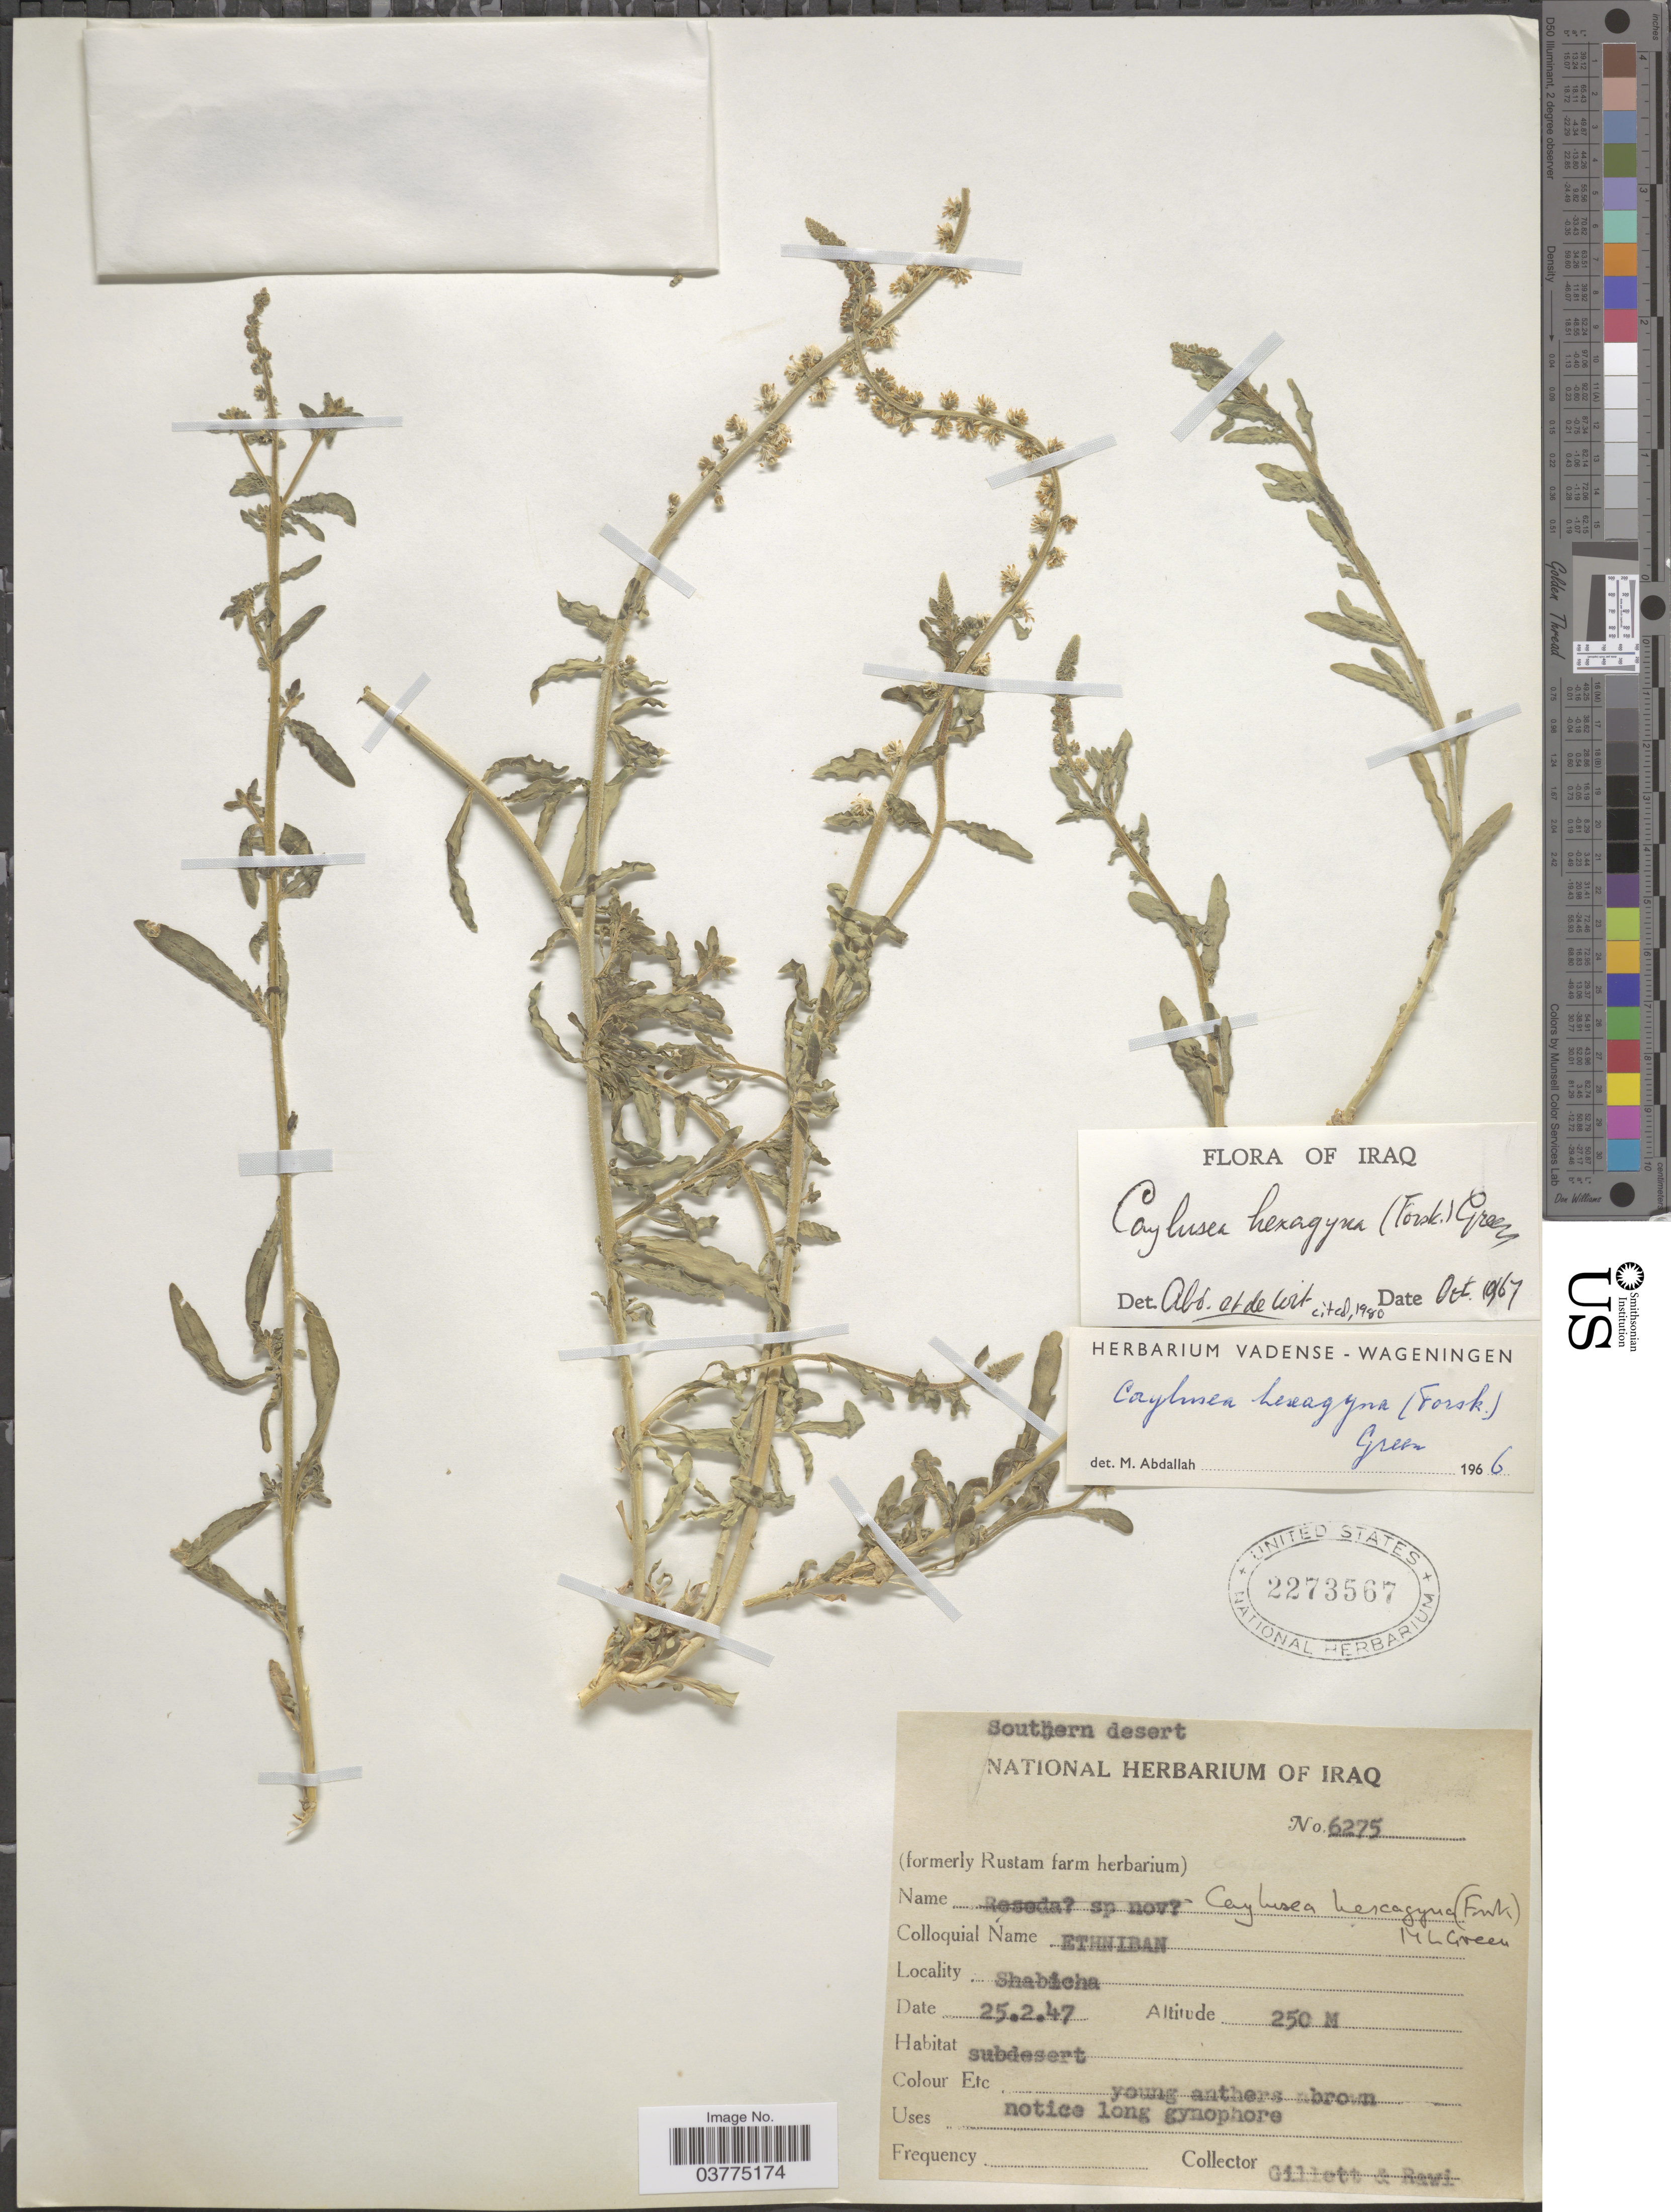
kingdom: Plantae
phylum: Tracheophyta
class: Magnoliopsida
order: Brassicales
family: Resedaceae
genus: Caylusea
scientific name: Caylusea hexagyna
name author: (Forssk.) M.L. Green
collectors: Gillett, -- & -. Rawi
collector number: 6275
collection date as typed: Transcribed d/m/y: 25/2/47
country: Iraq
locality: Southern desert. Shabicha.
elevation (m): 250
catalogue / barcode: US 2273567